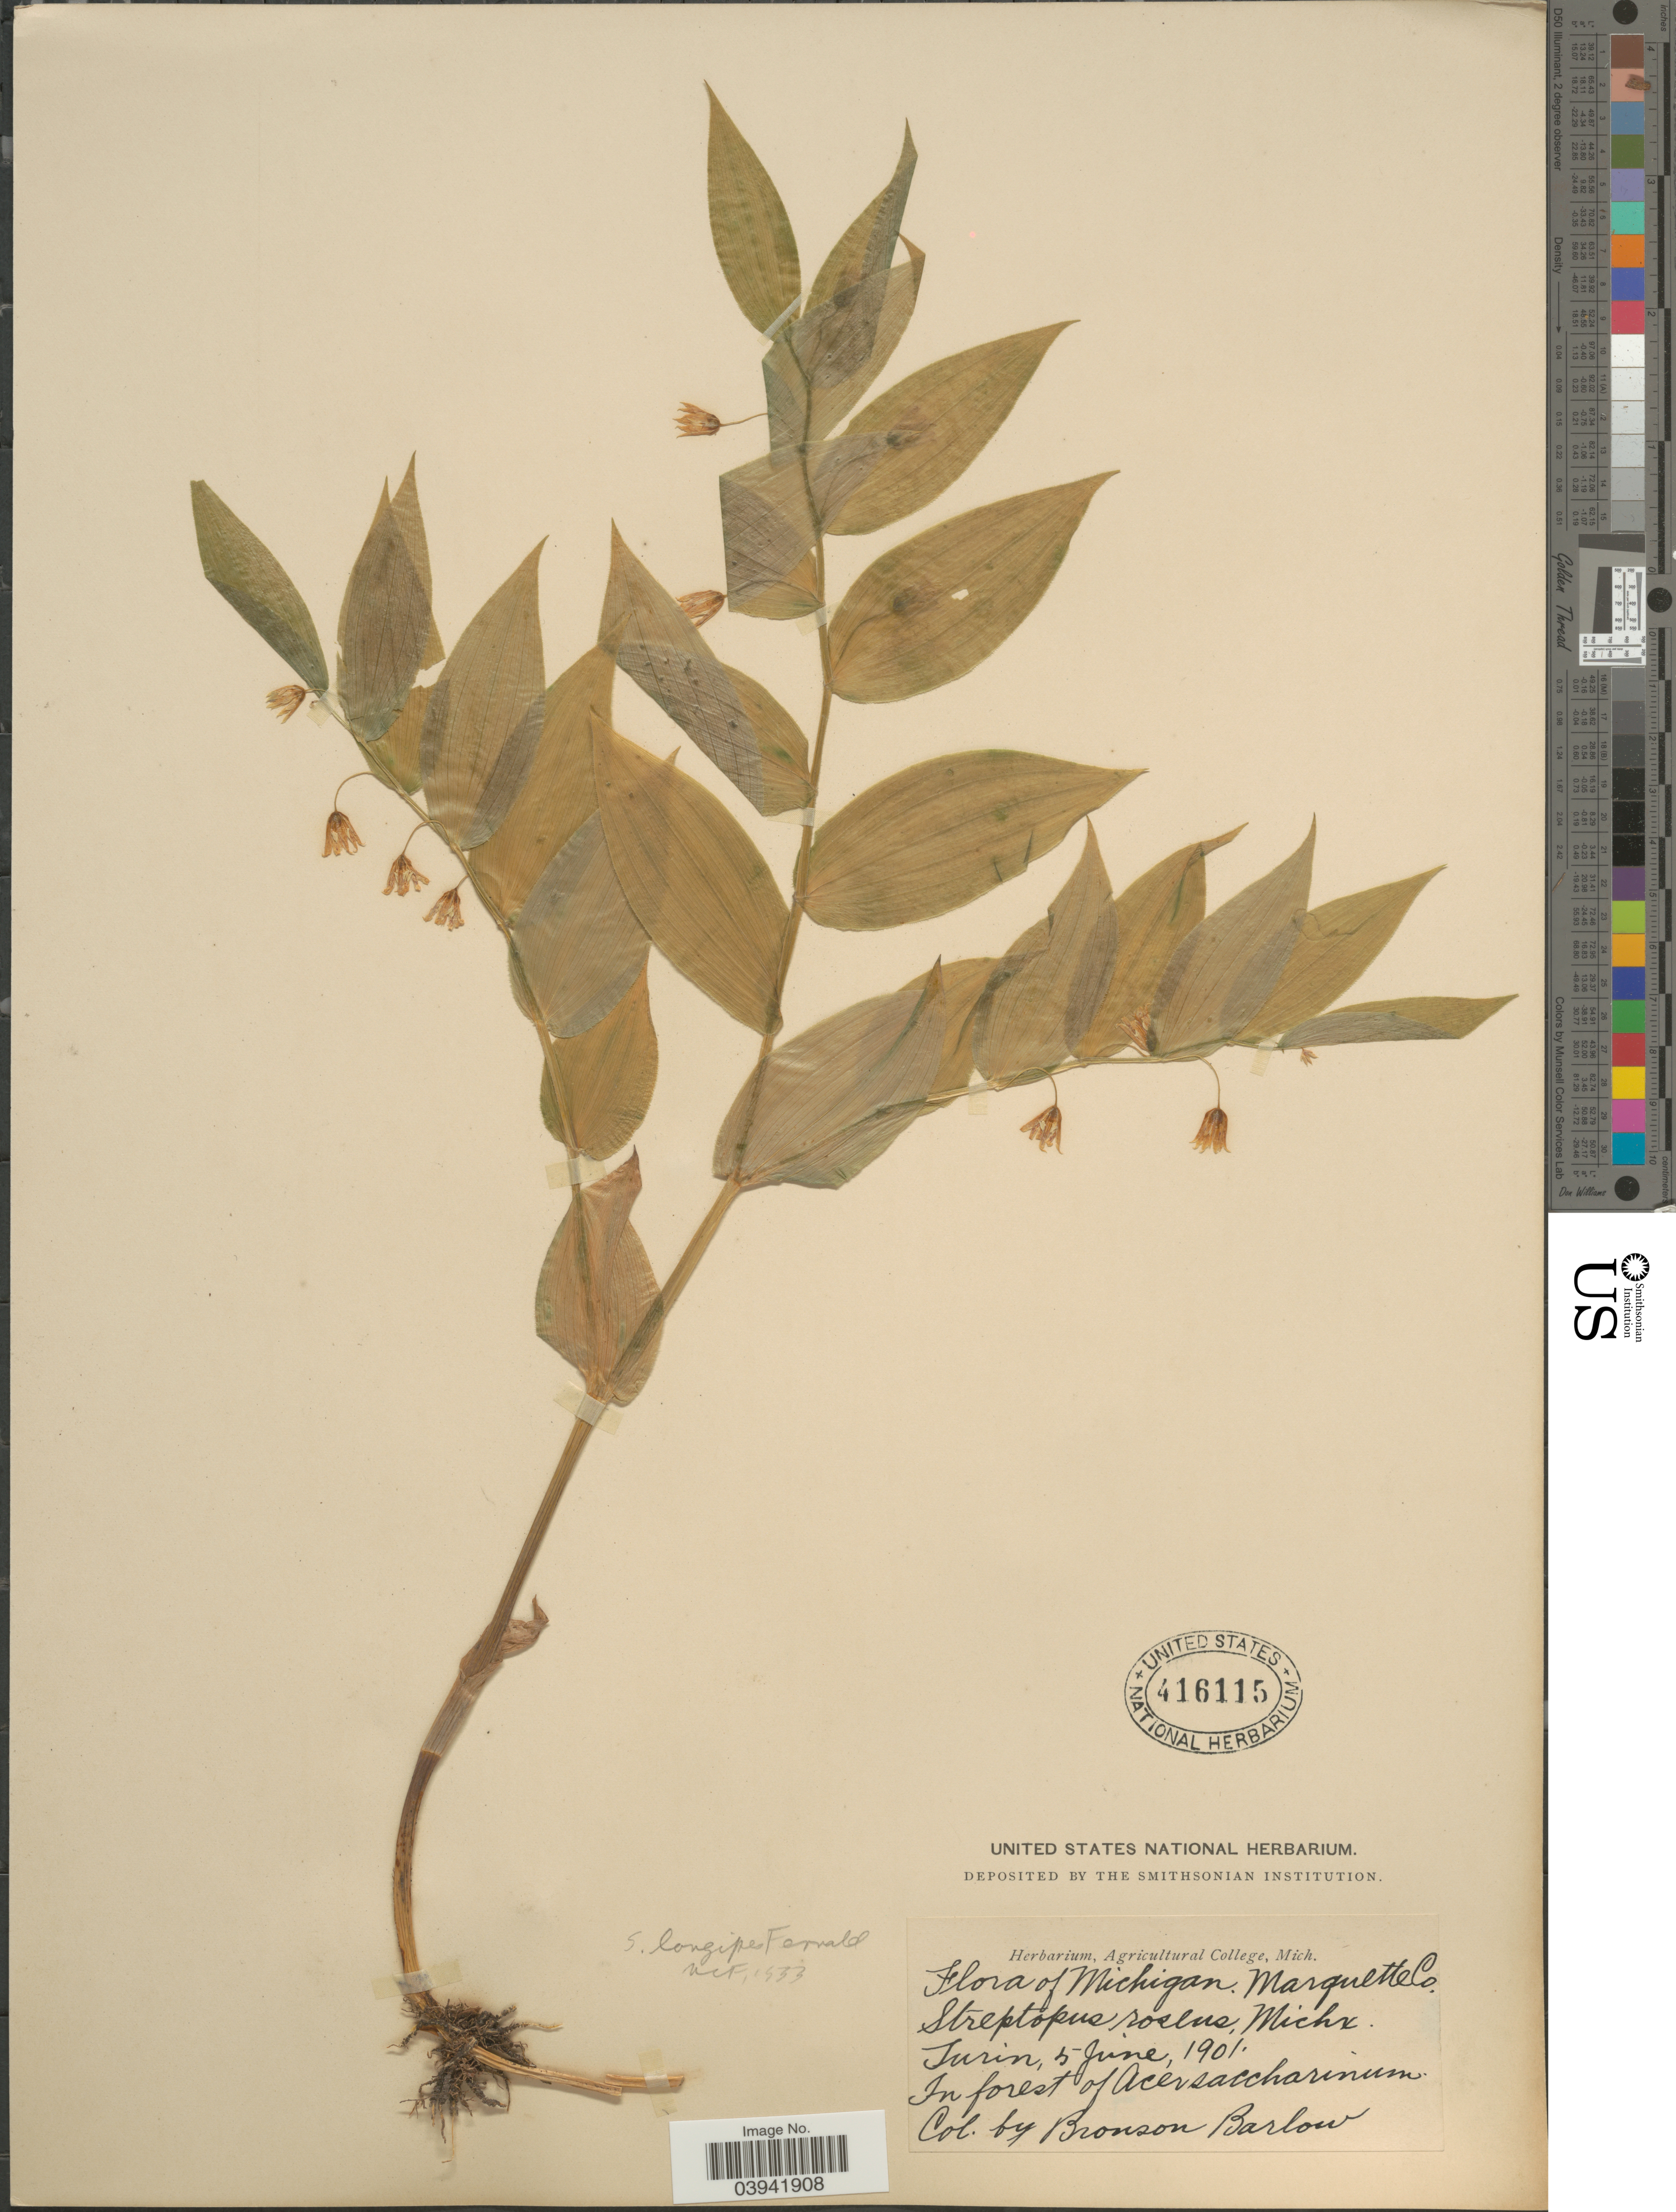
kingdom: Plantae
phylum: Tracheophyta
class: Liliopsida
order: Liliales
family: Liliaceae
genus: Streptopus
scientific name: Streptopus roseus var. longipes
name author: (Fernald) Fassett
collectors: Barlow, B.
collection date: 1901-06-05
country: United States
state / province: Michigan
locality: Marquette Co. Turin.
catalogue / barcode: US 416115